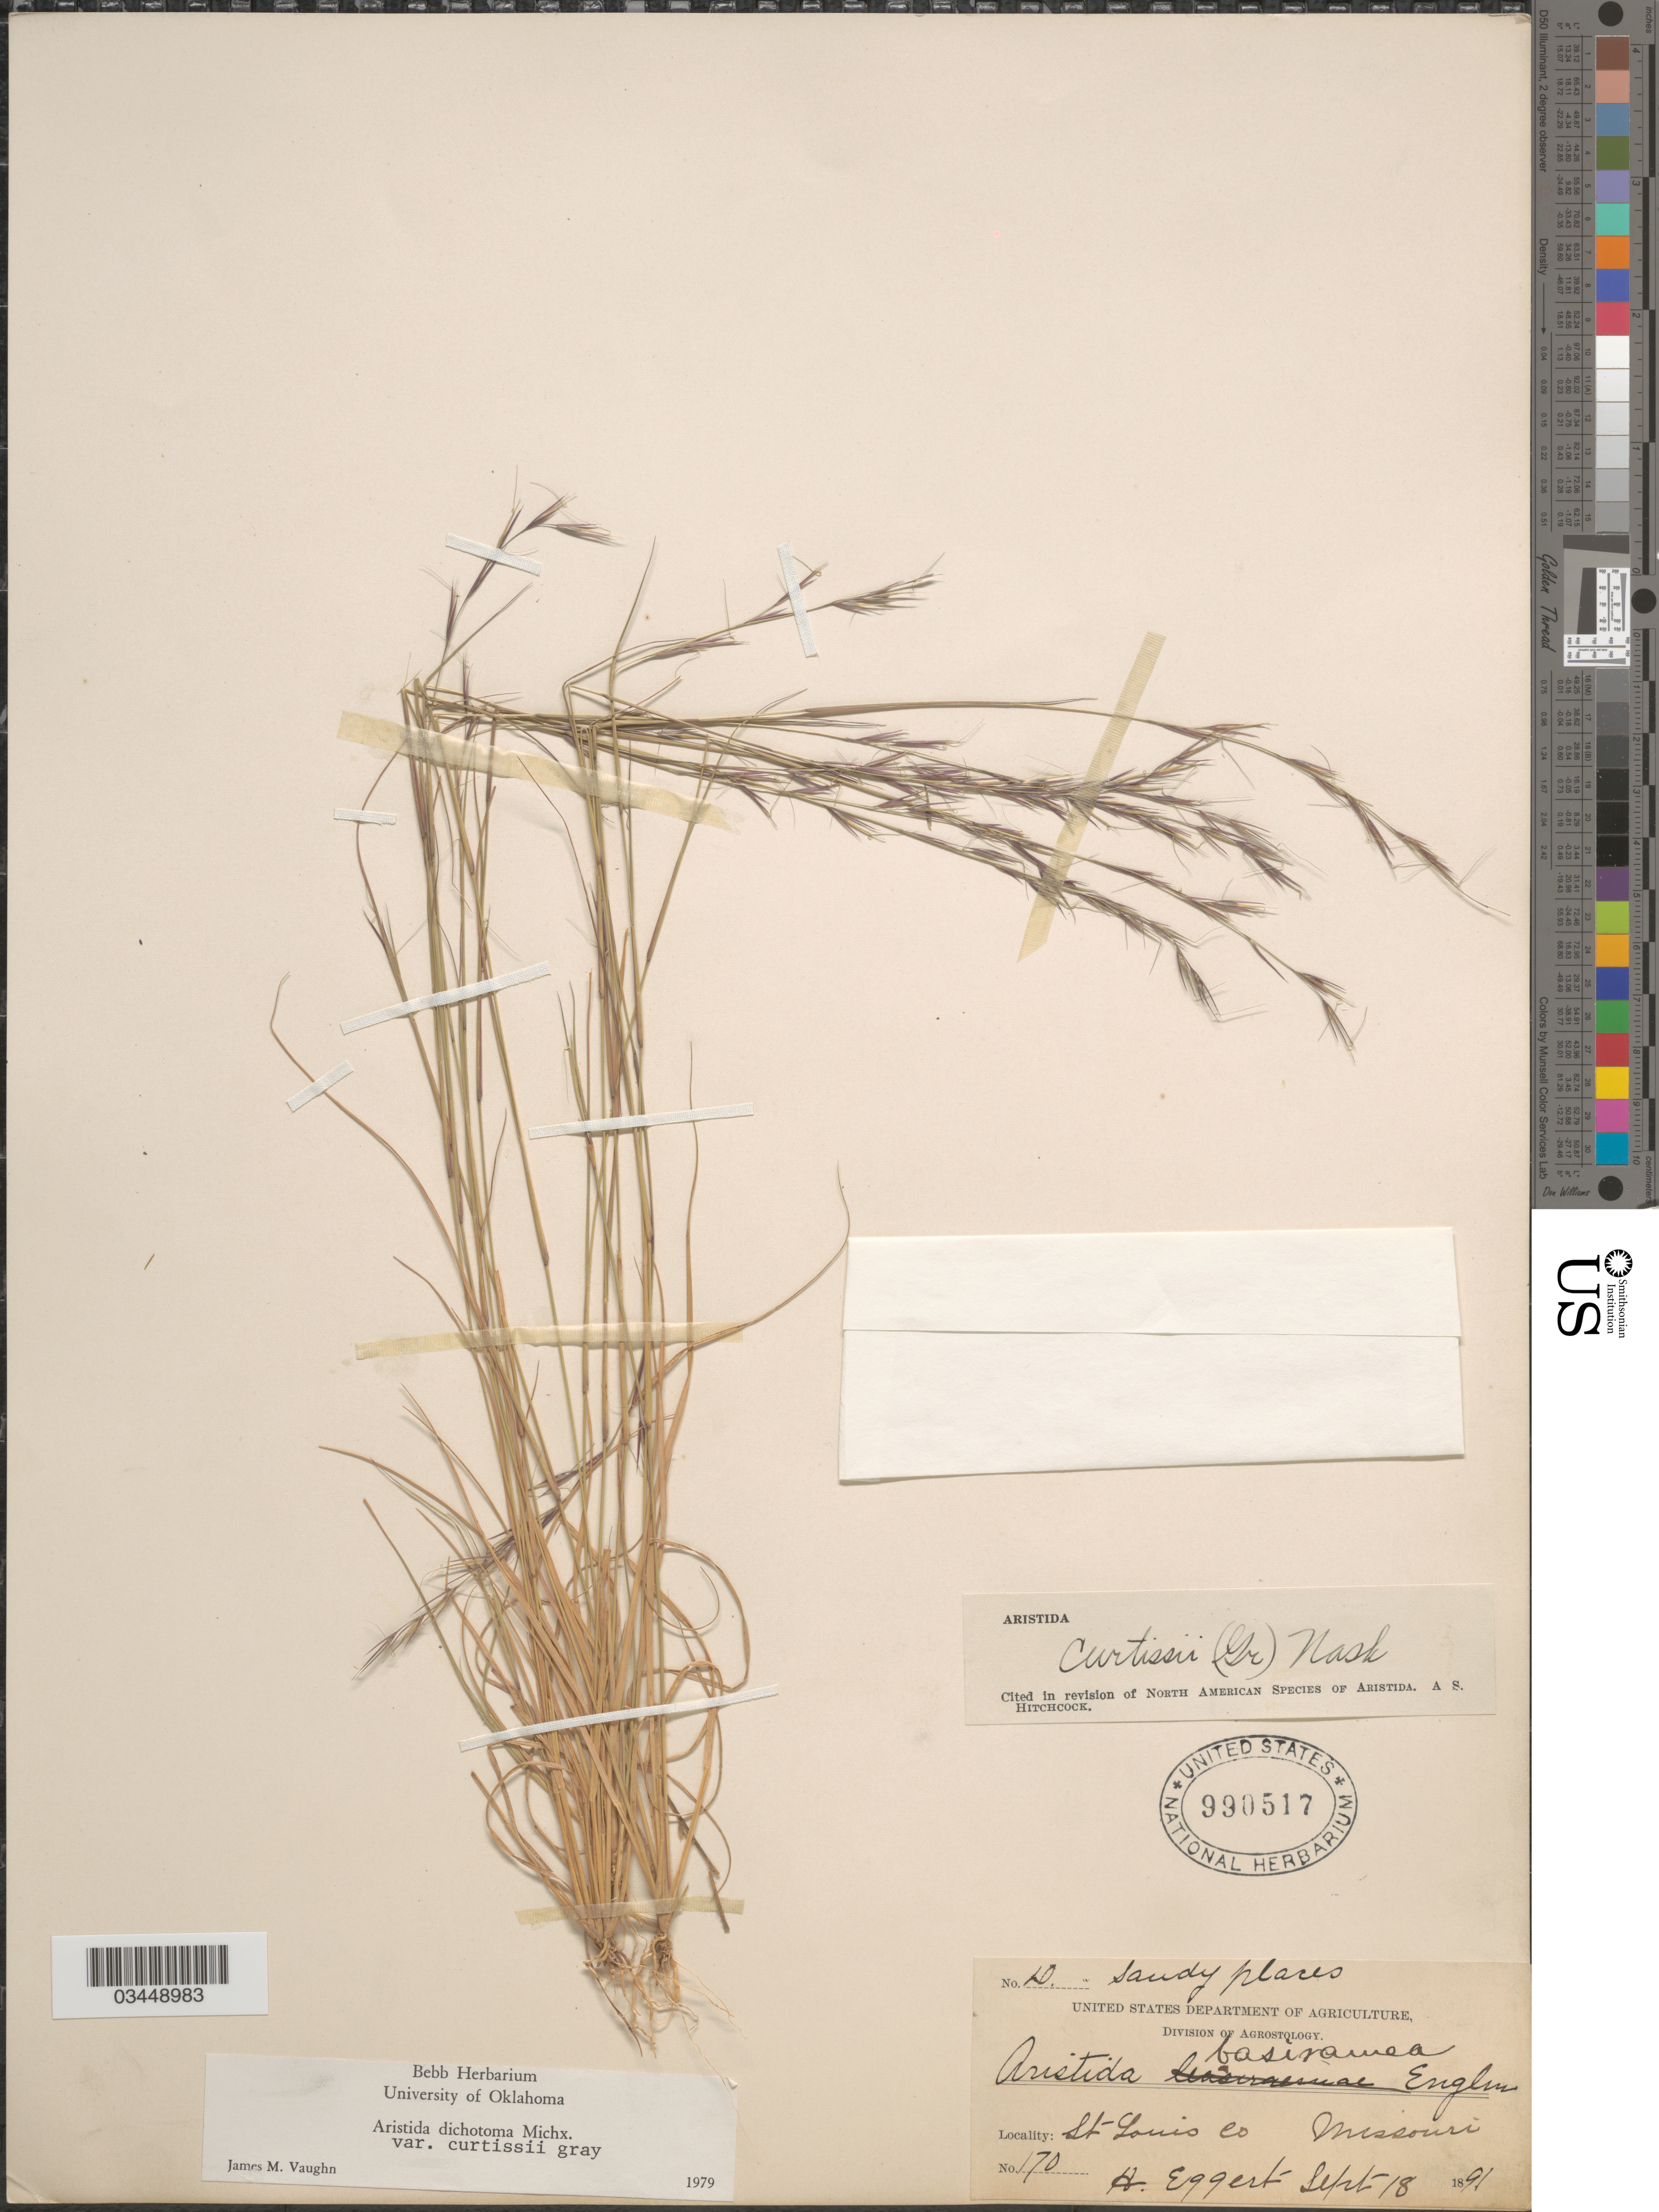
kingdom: Plantae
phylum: Tracheophyta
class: Liliopsida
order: Poales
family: Poaceae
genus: Aristida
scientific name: Aristida dichotoma var. curtisii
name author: A. Gray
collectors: H. Eggert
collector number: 170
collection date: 1891-09-18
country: United States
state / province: Missouri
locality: St Louis Co.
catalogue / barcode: US 990517